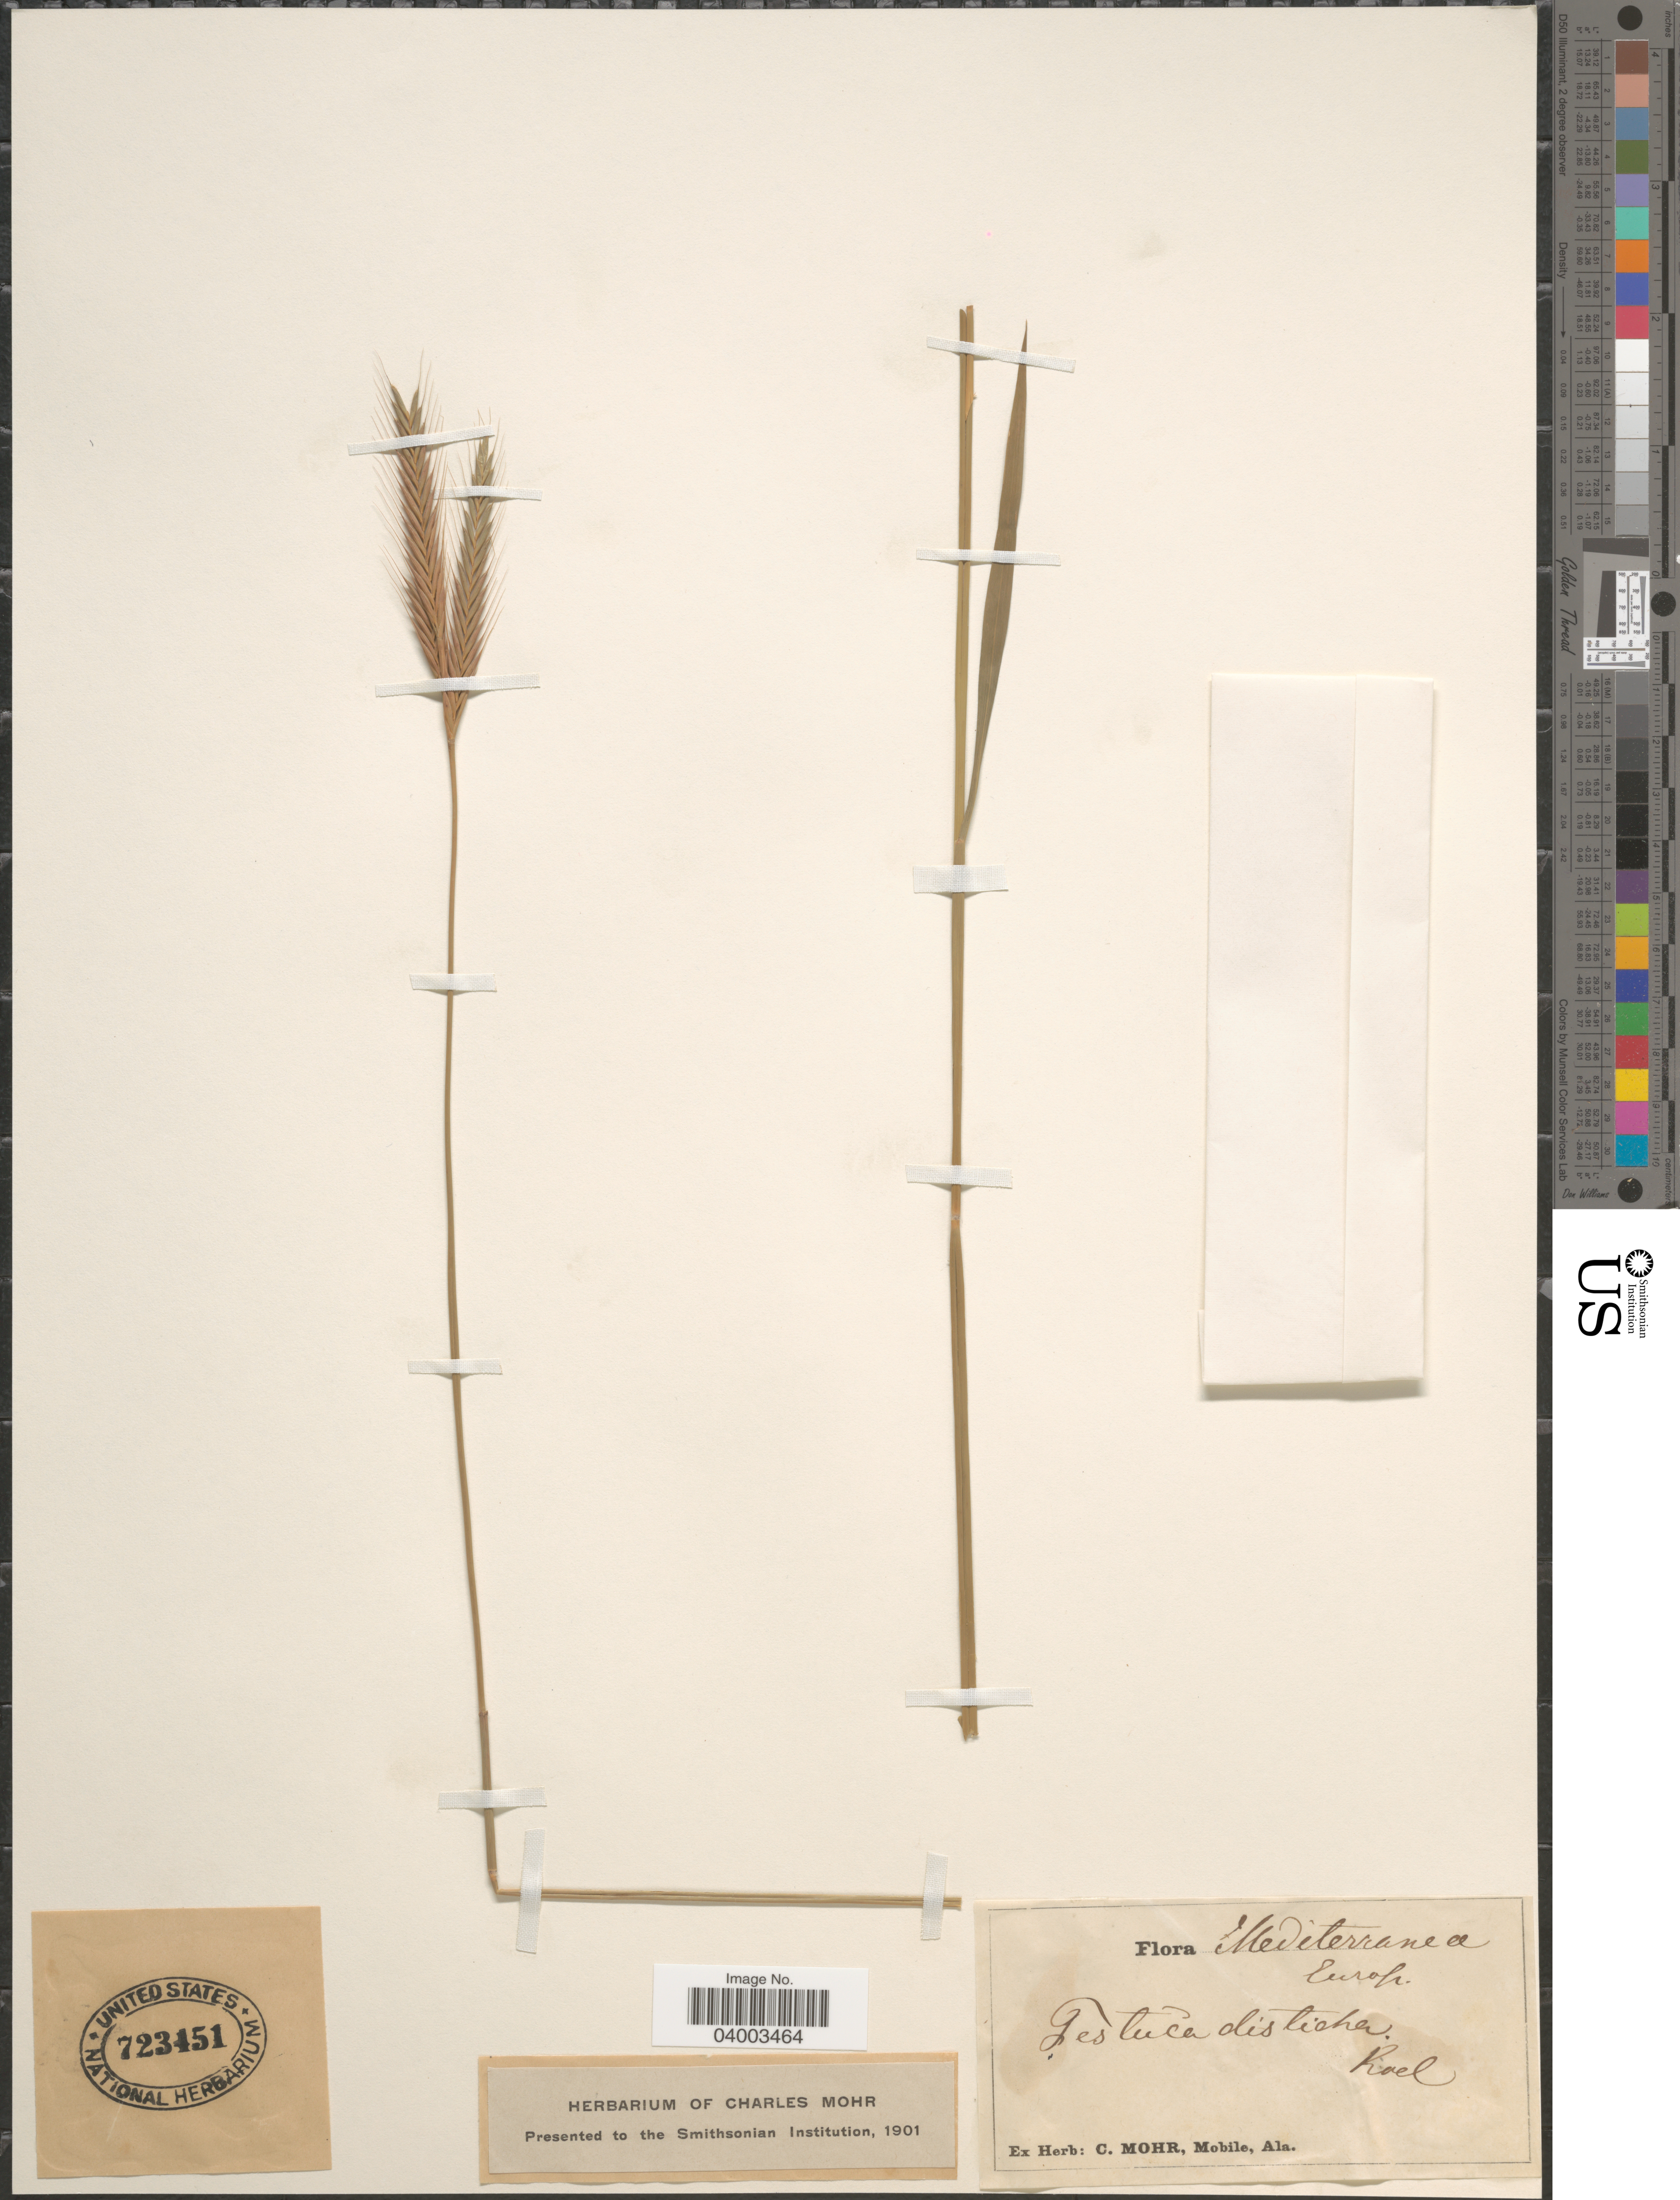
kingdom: Plantae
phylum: Tracheophyta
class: Liliopsida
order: Poales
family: Poaceae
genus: Brachypodium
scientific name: Brachypodium distachyon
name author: (L.) P. Beauv.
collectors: ex herb. Charles Mohr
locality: Mediterranea Europ.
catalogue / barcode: US 723451